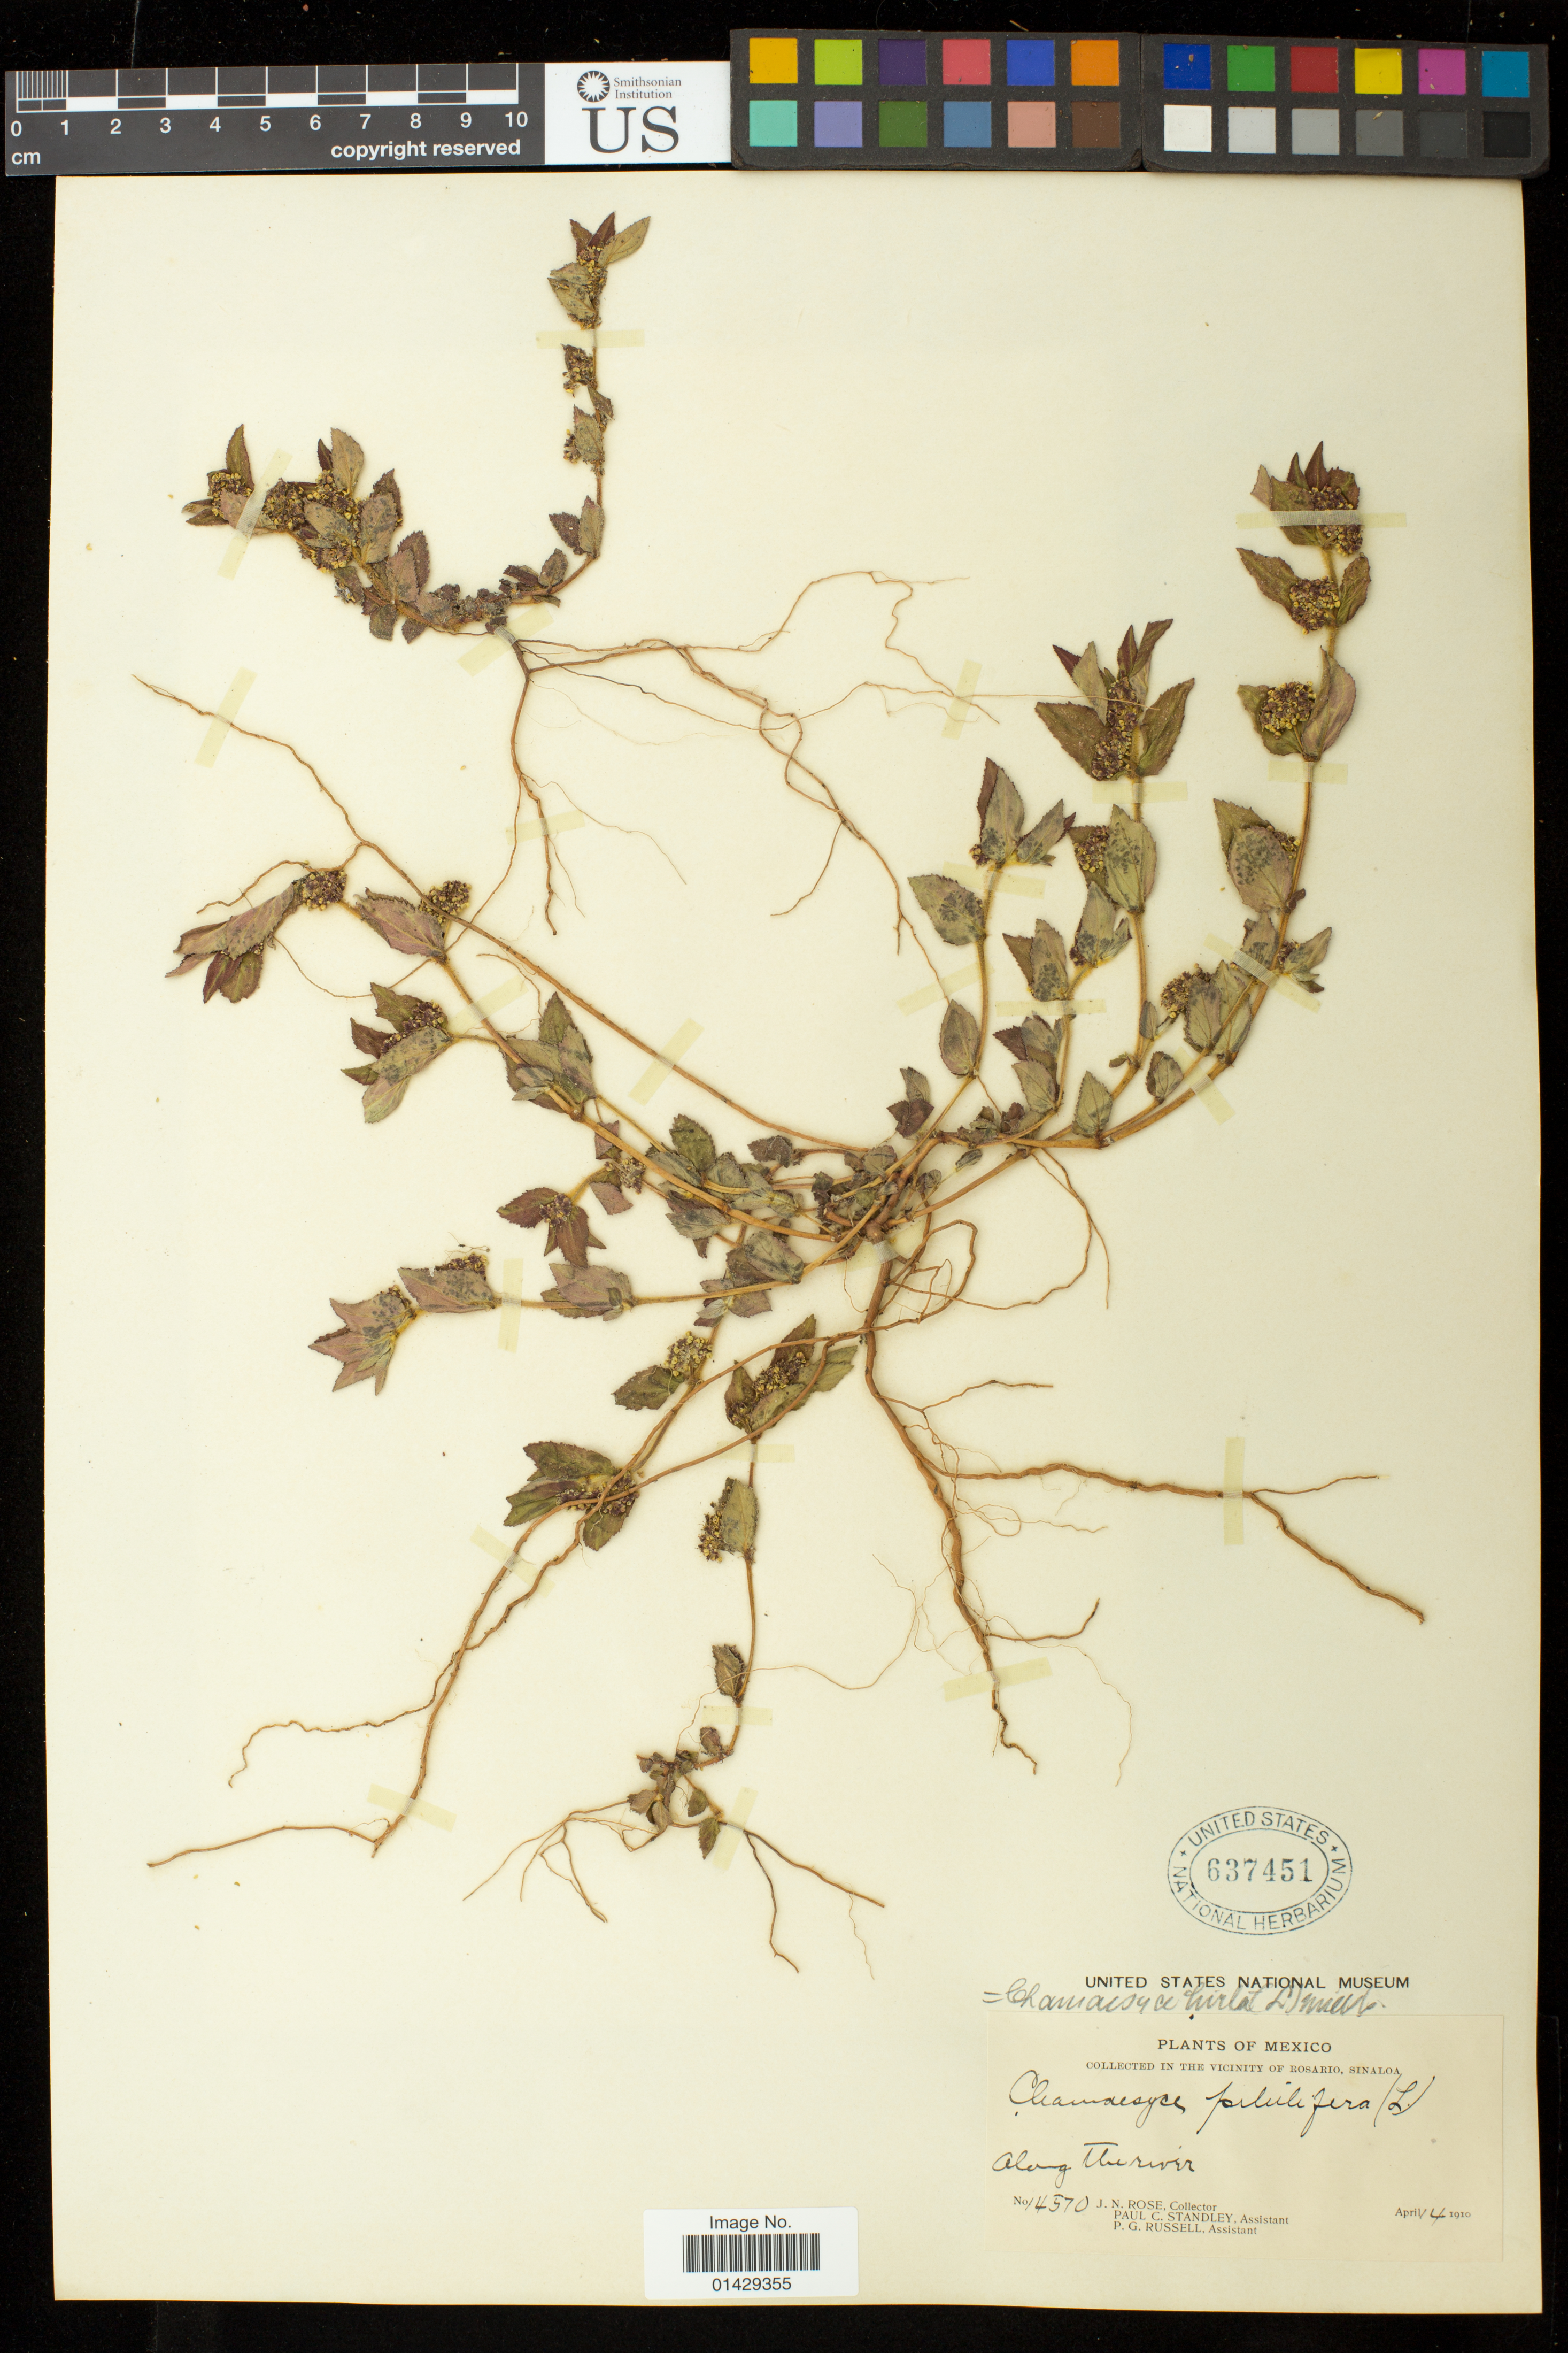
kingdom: Plantae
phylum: Tracheophyta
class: Magnoliopsida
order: Malpighiales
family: Euphorbiaceae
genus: Euphorbia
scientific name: Euphorbia hirta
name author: L.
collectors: J. N. Rose, P. C. Standley & P. G. Russell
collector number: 14570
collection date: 1910-04-14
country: Mexico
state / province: Sinaloa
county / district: Rosario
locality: Vicinity of Rosario, along the river.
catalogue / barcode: US 637451